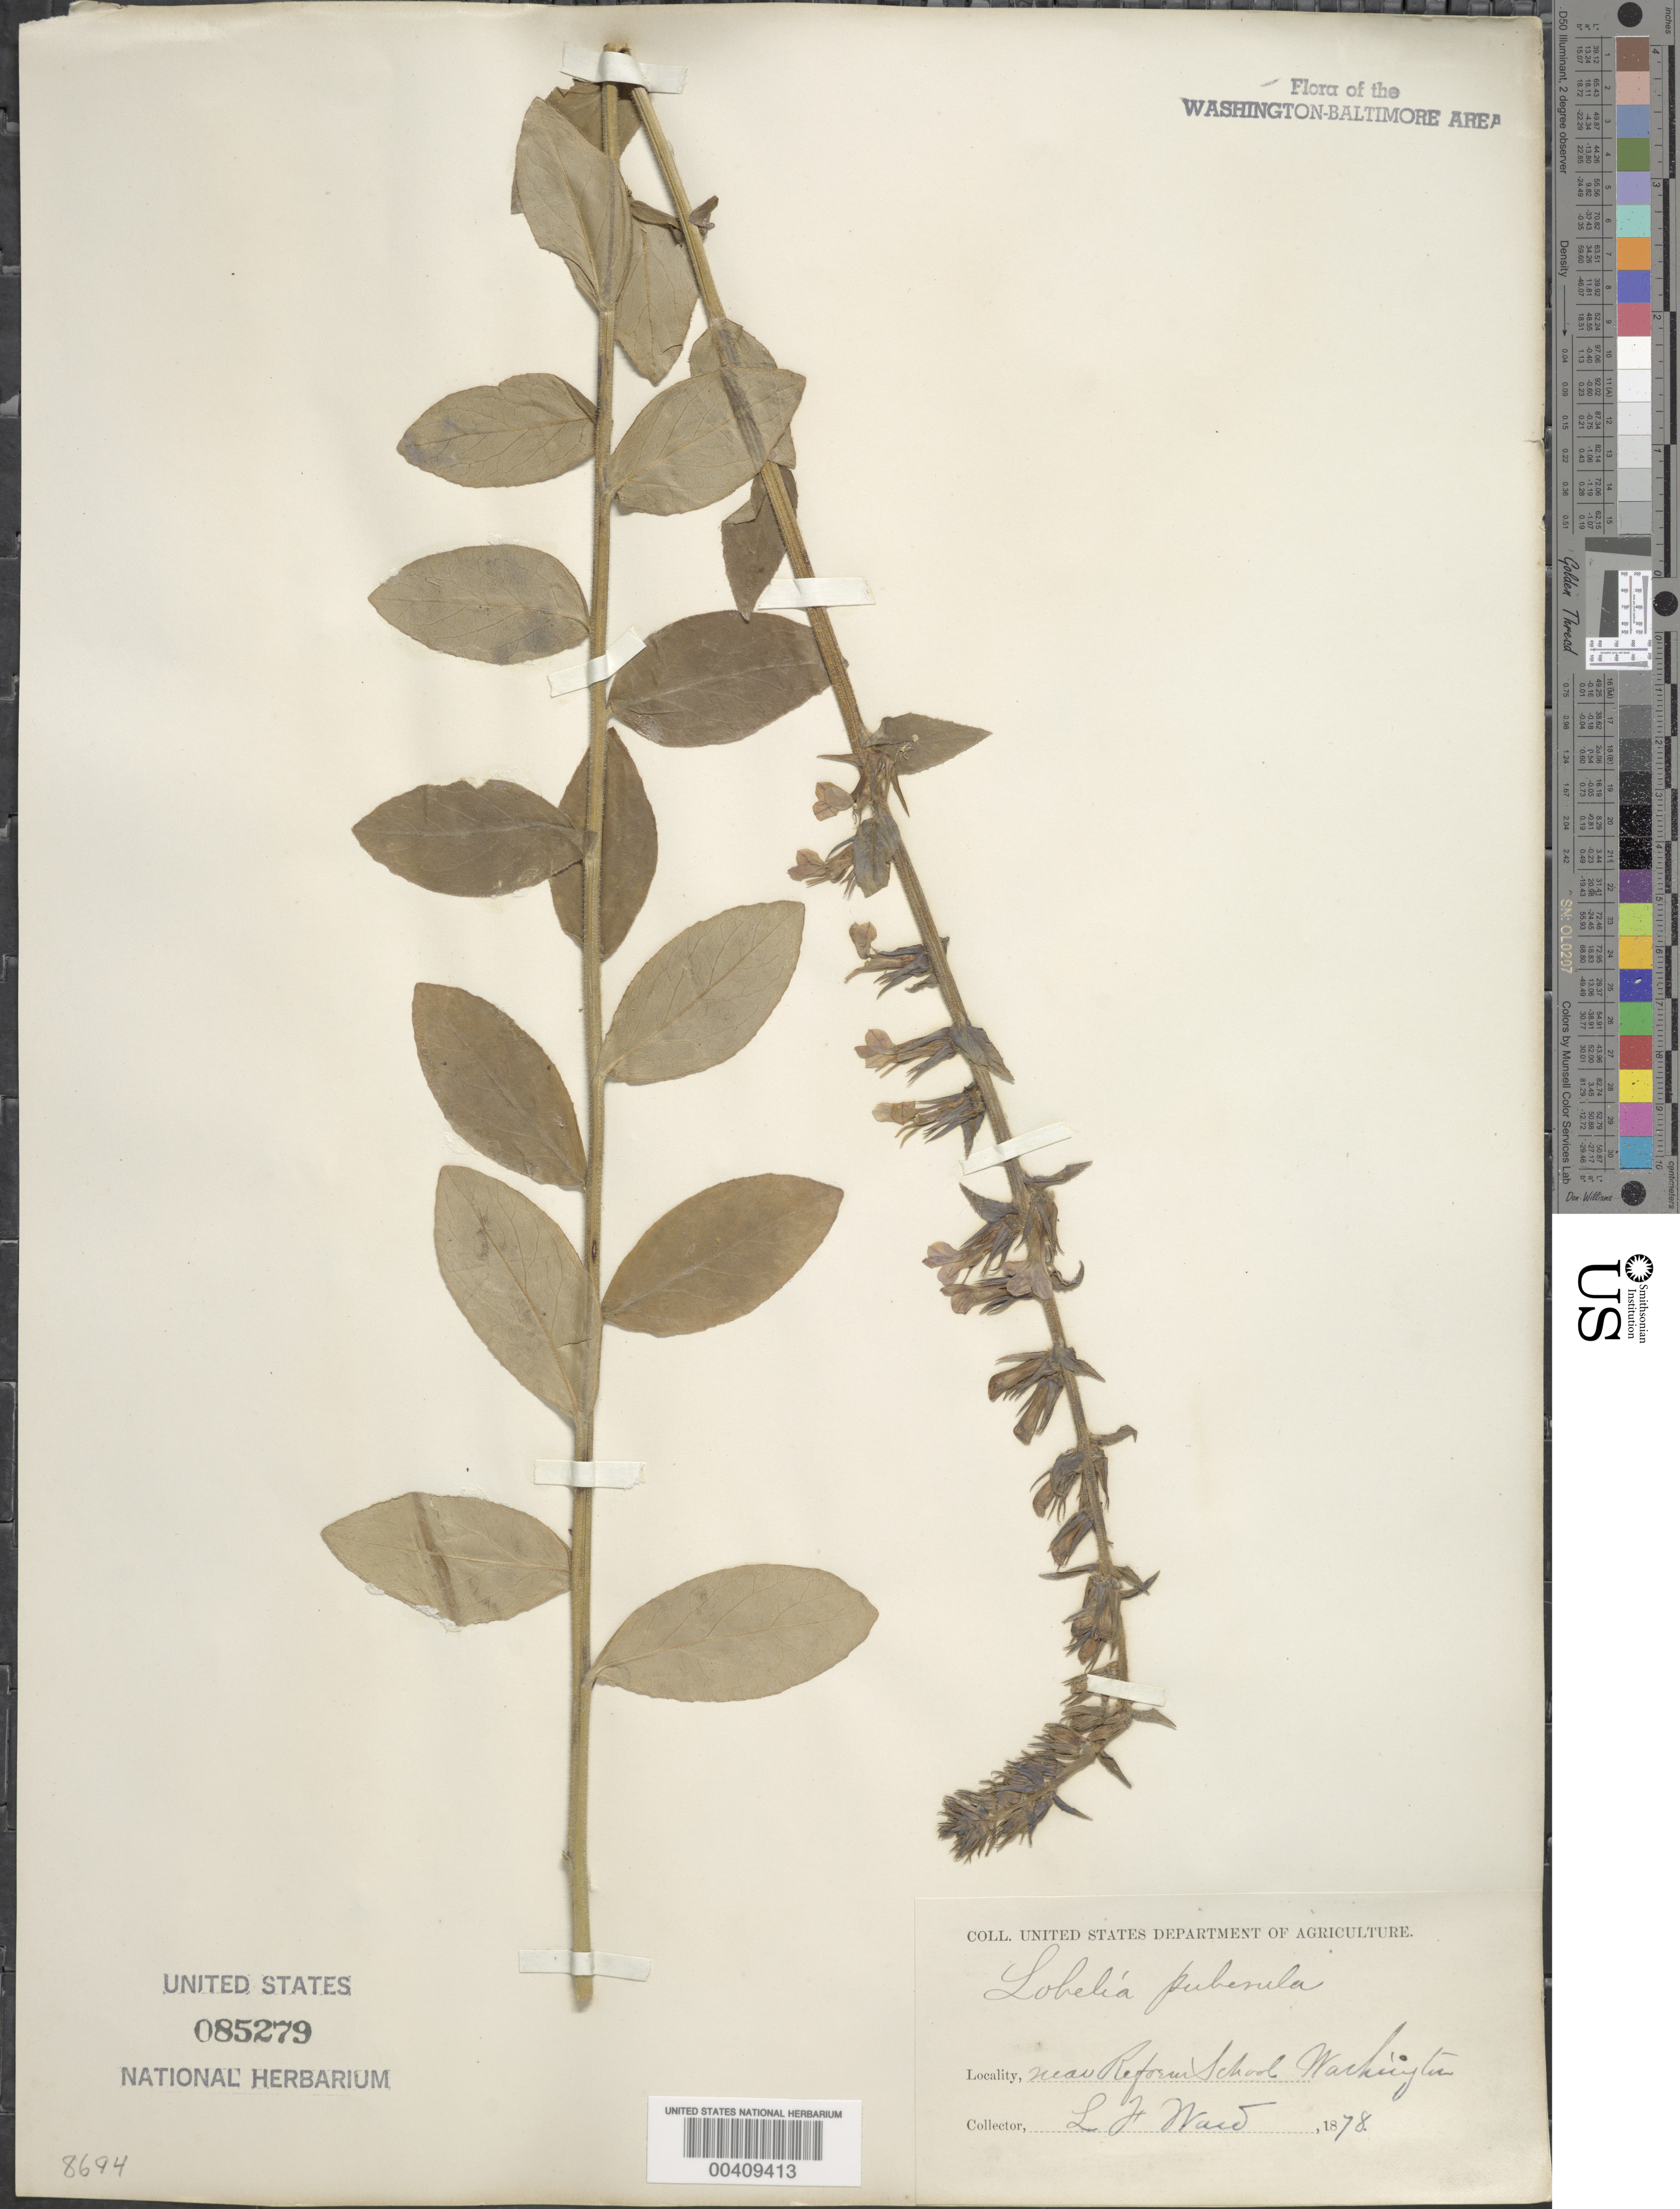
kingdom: Plantae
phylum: Tracheophyta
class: Magnoliopsida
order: Asterales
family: Campanulaceae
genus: Lobelia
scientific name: Lobelia puberula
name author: Michx.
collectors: L. F. Ward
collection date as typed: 1878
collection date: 1878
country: United States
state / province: District of Columbia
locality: Near Reform School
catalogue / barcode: US 85279